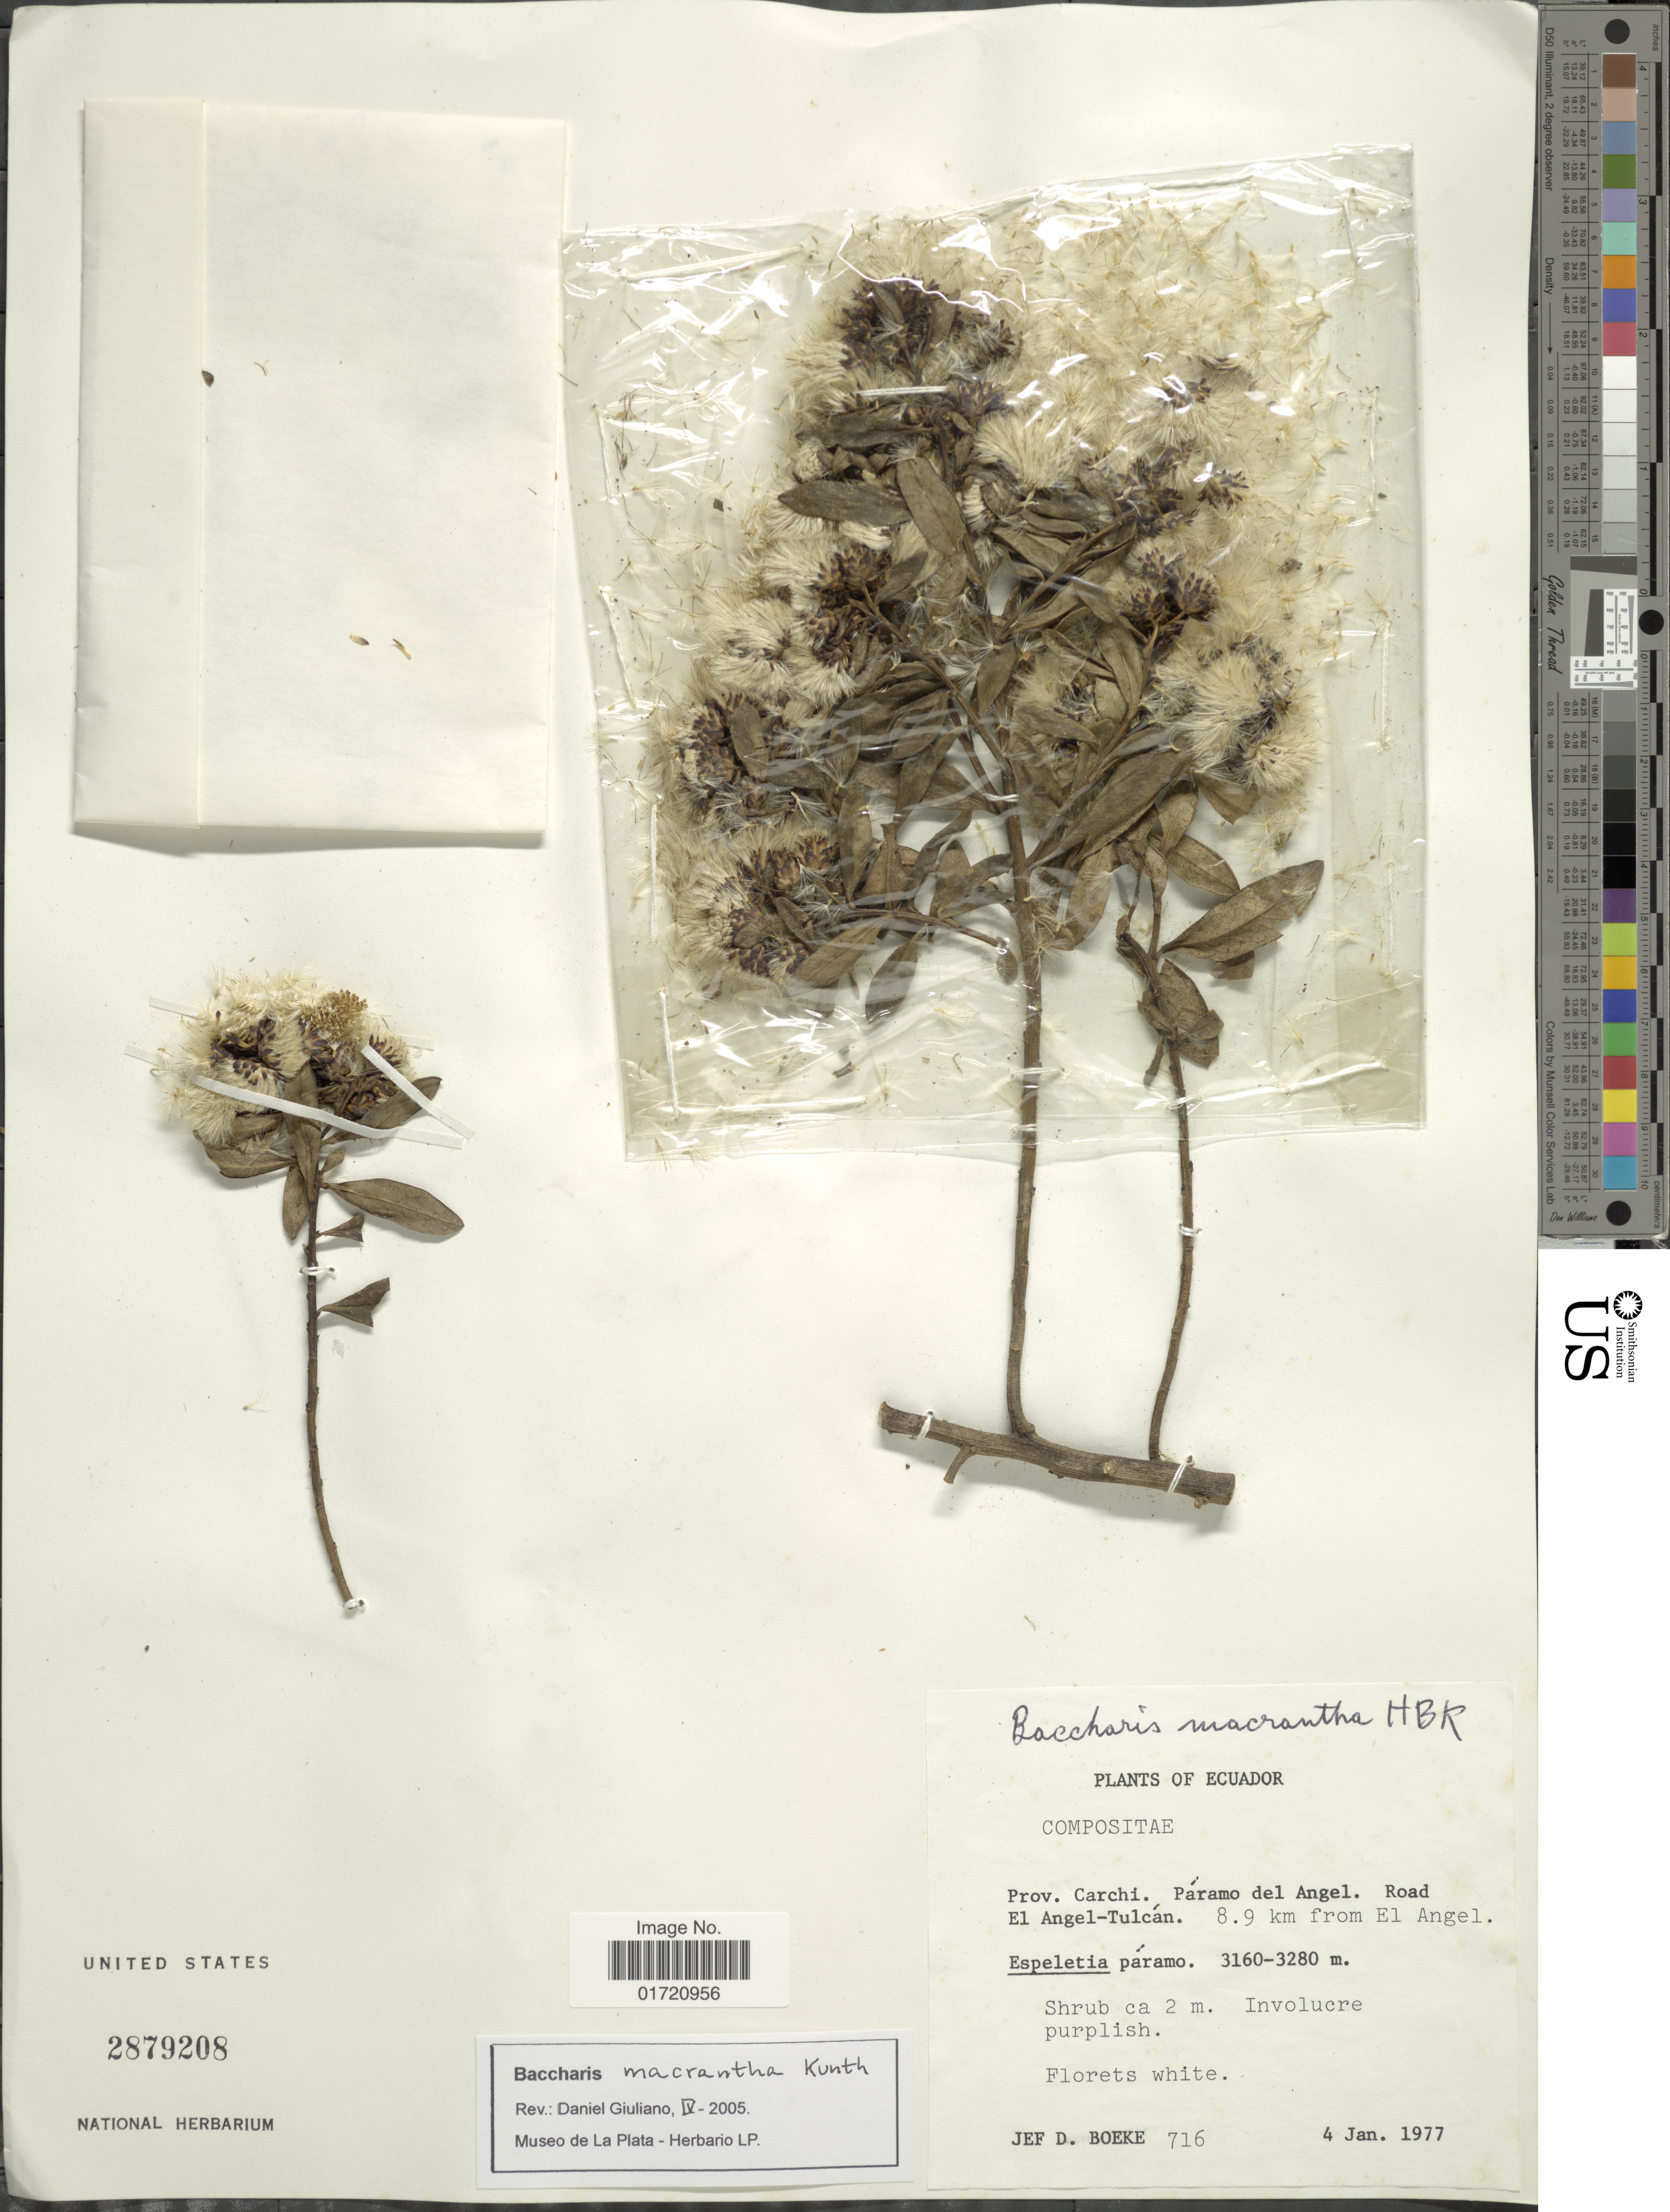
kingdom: Plantae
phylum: Tracheophyta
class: Magnoliopsida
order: Asterales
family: Asteraceae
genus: Baccharis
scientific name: Baccharis macrantha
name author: Kunth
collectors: J. D. Boeke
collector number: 716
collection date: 1977-01-04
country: Ecuador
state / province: Carchi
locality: Paramo del Angel, road El Angel-Tulcan, 8.9 km from El Angel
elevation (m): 3160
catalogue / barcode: US 2879208